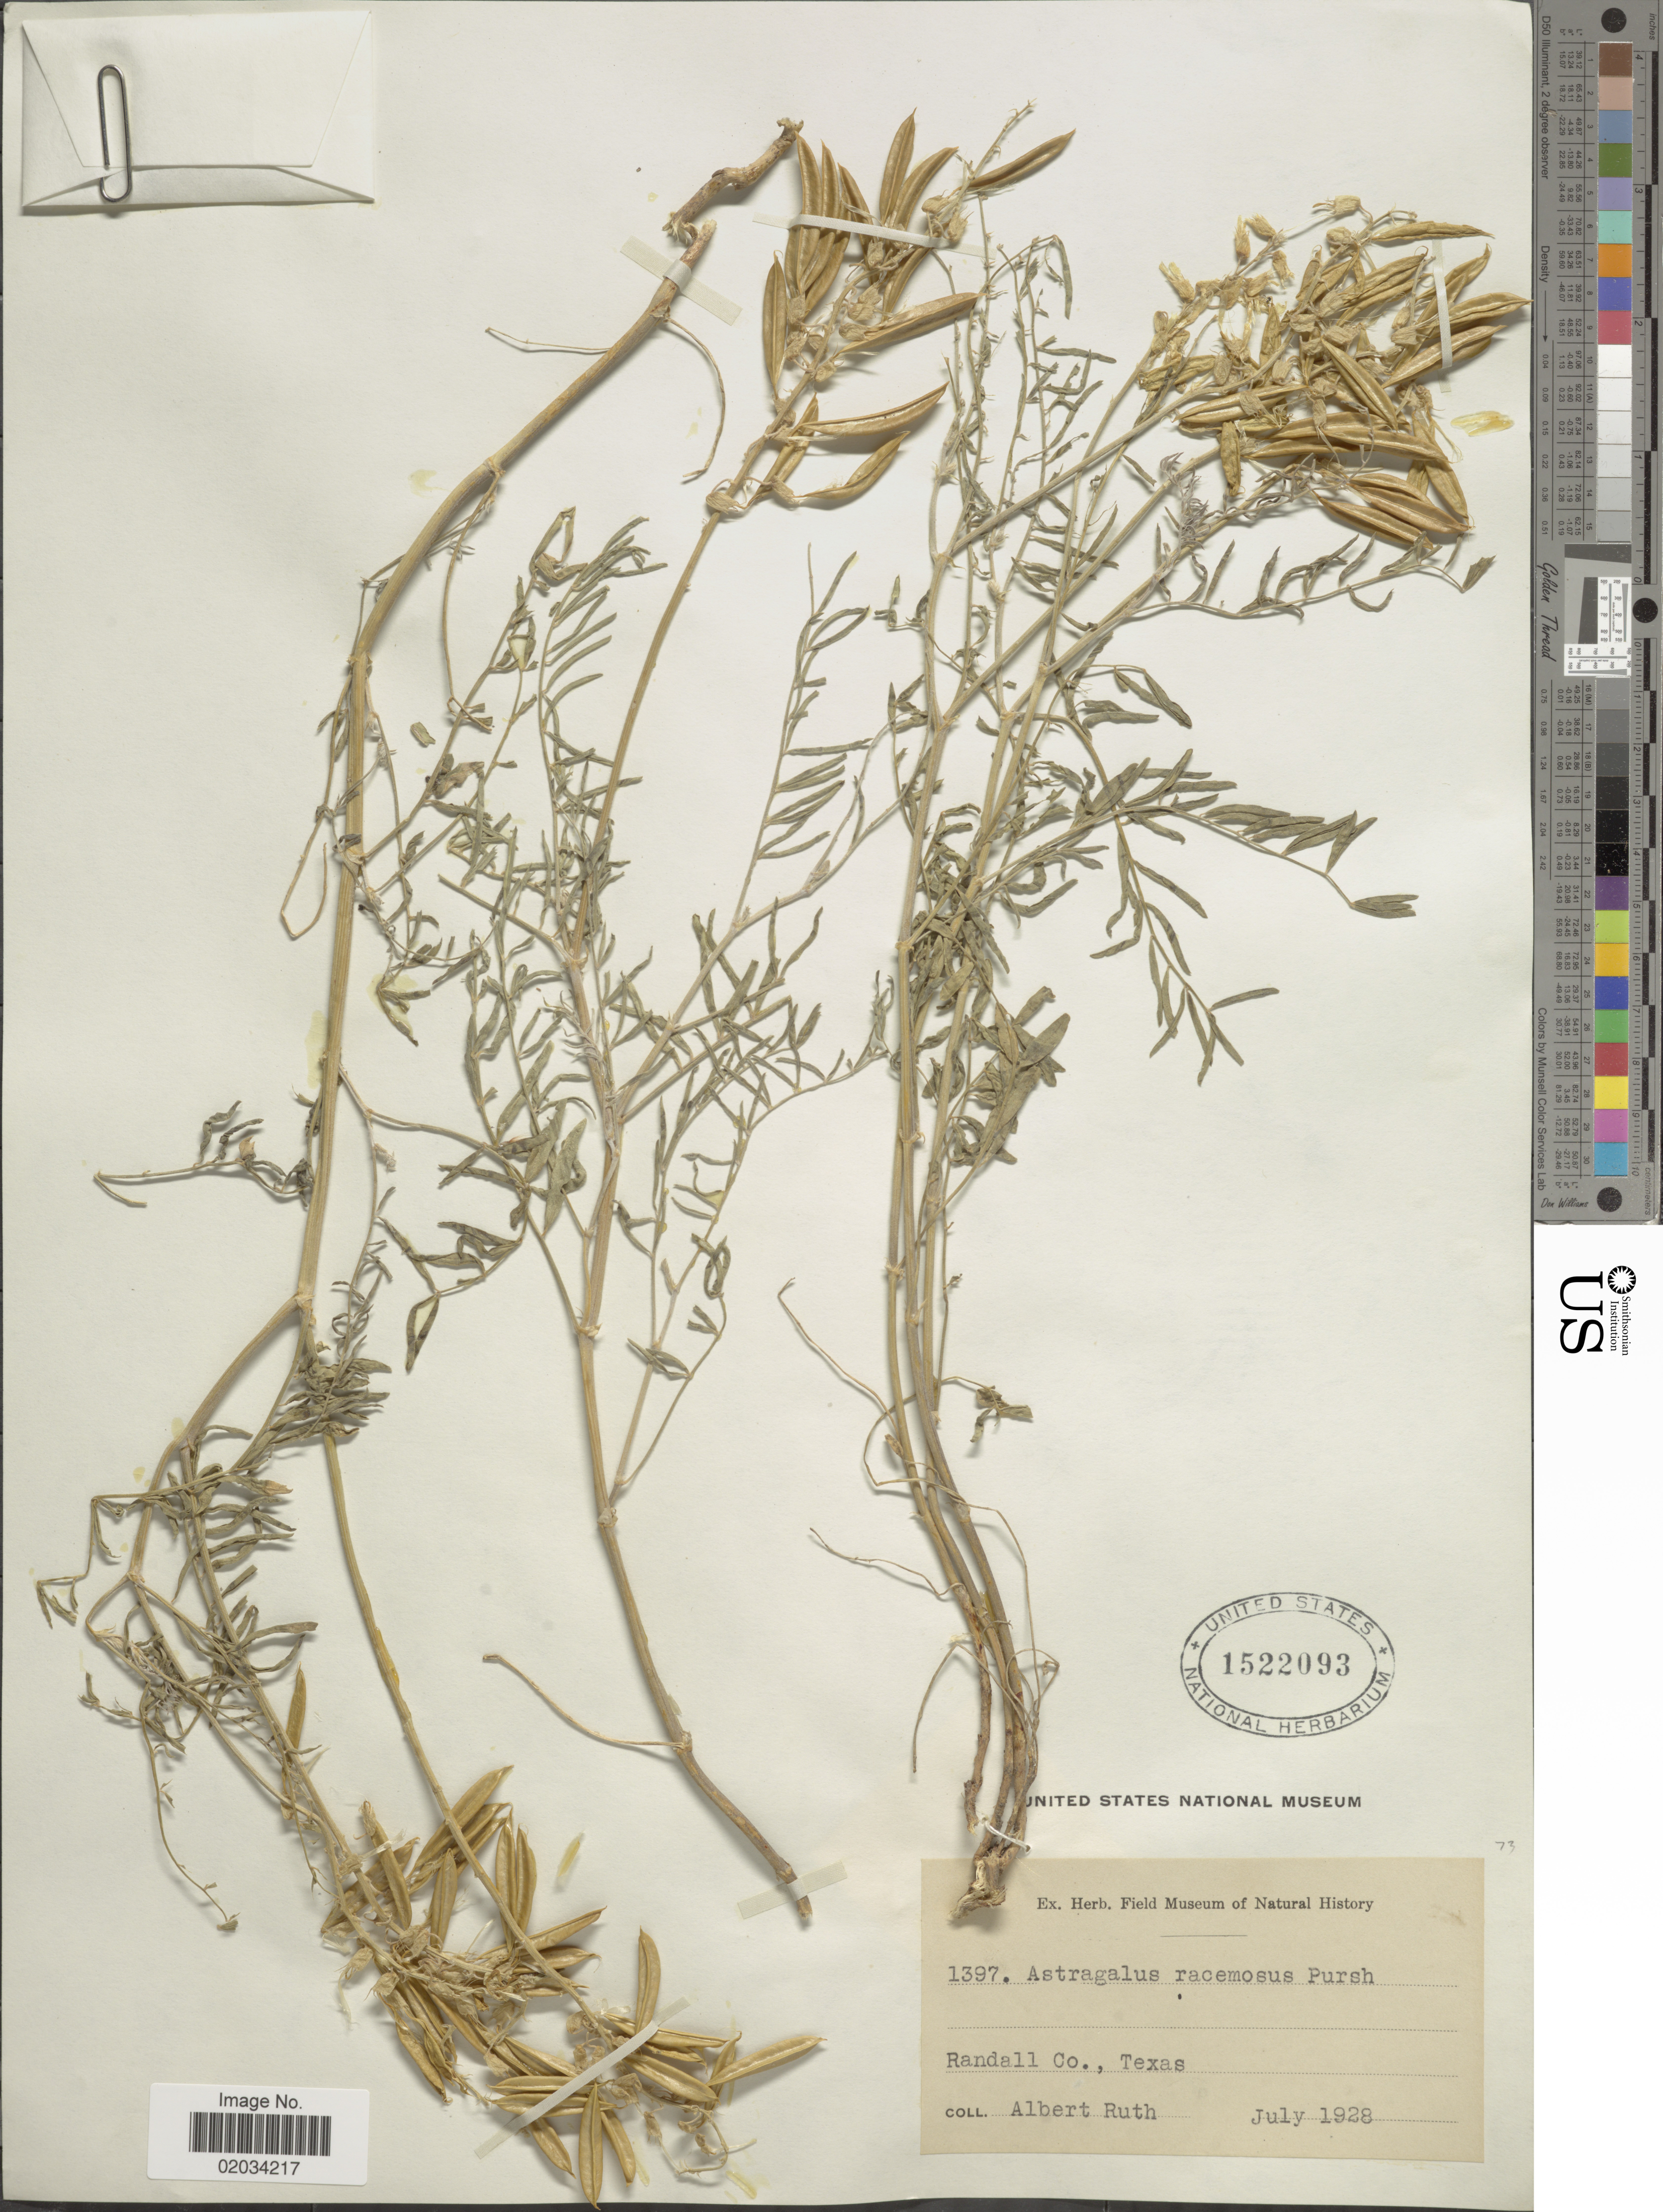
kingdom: Plantae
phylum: Tracheophyta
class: Magnoliopsida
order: Fabales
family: Fabaceae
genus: Astragalus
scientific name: Astragalus racemosus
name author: Pursh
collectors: A. Ruth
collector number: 1397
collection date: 1928-07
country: United States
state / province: Texas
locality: Randall Co., Texas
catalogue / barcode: US 1522093